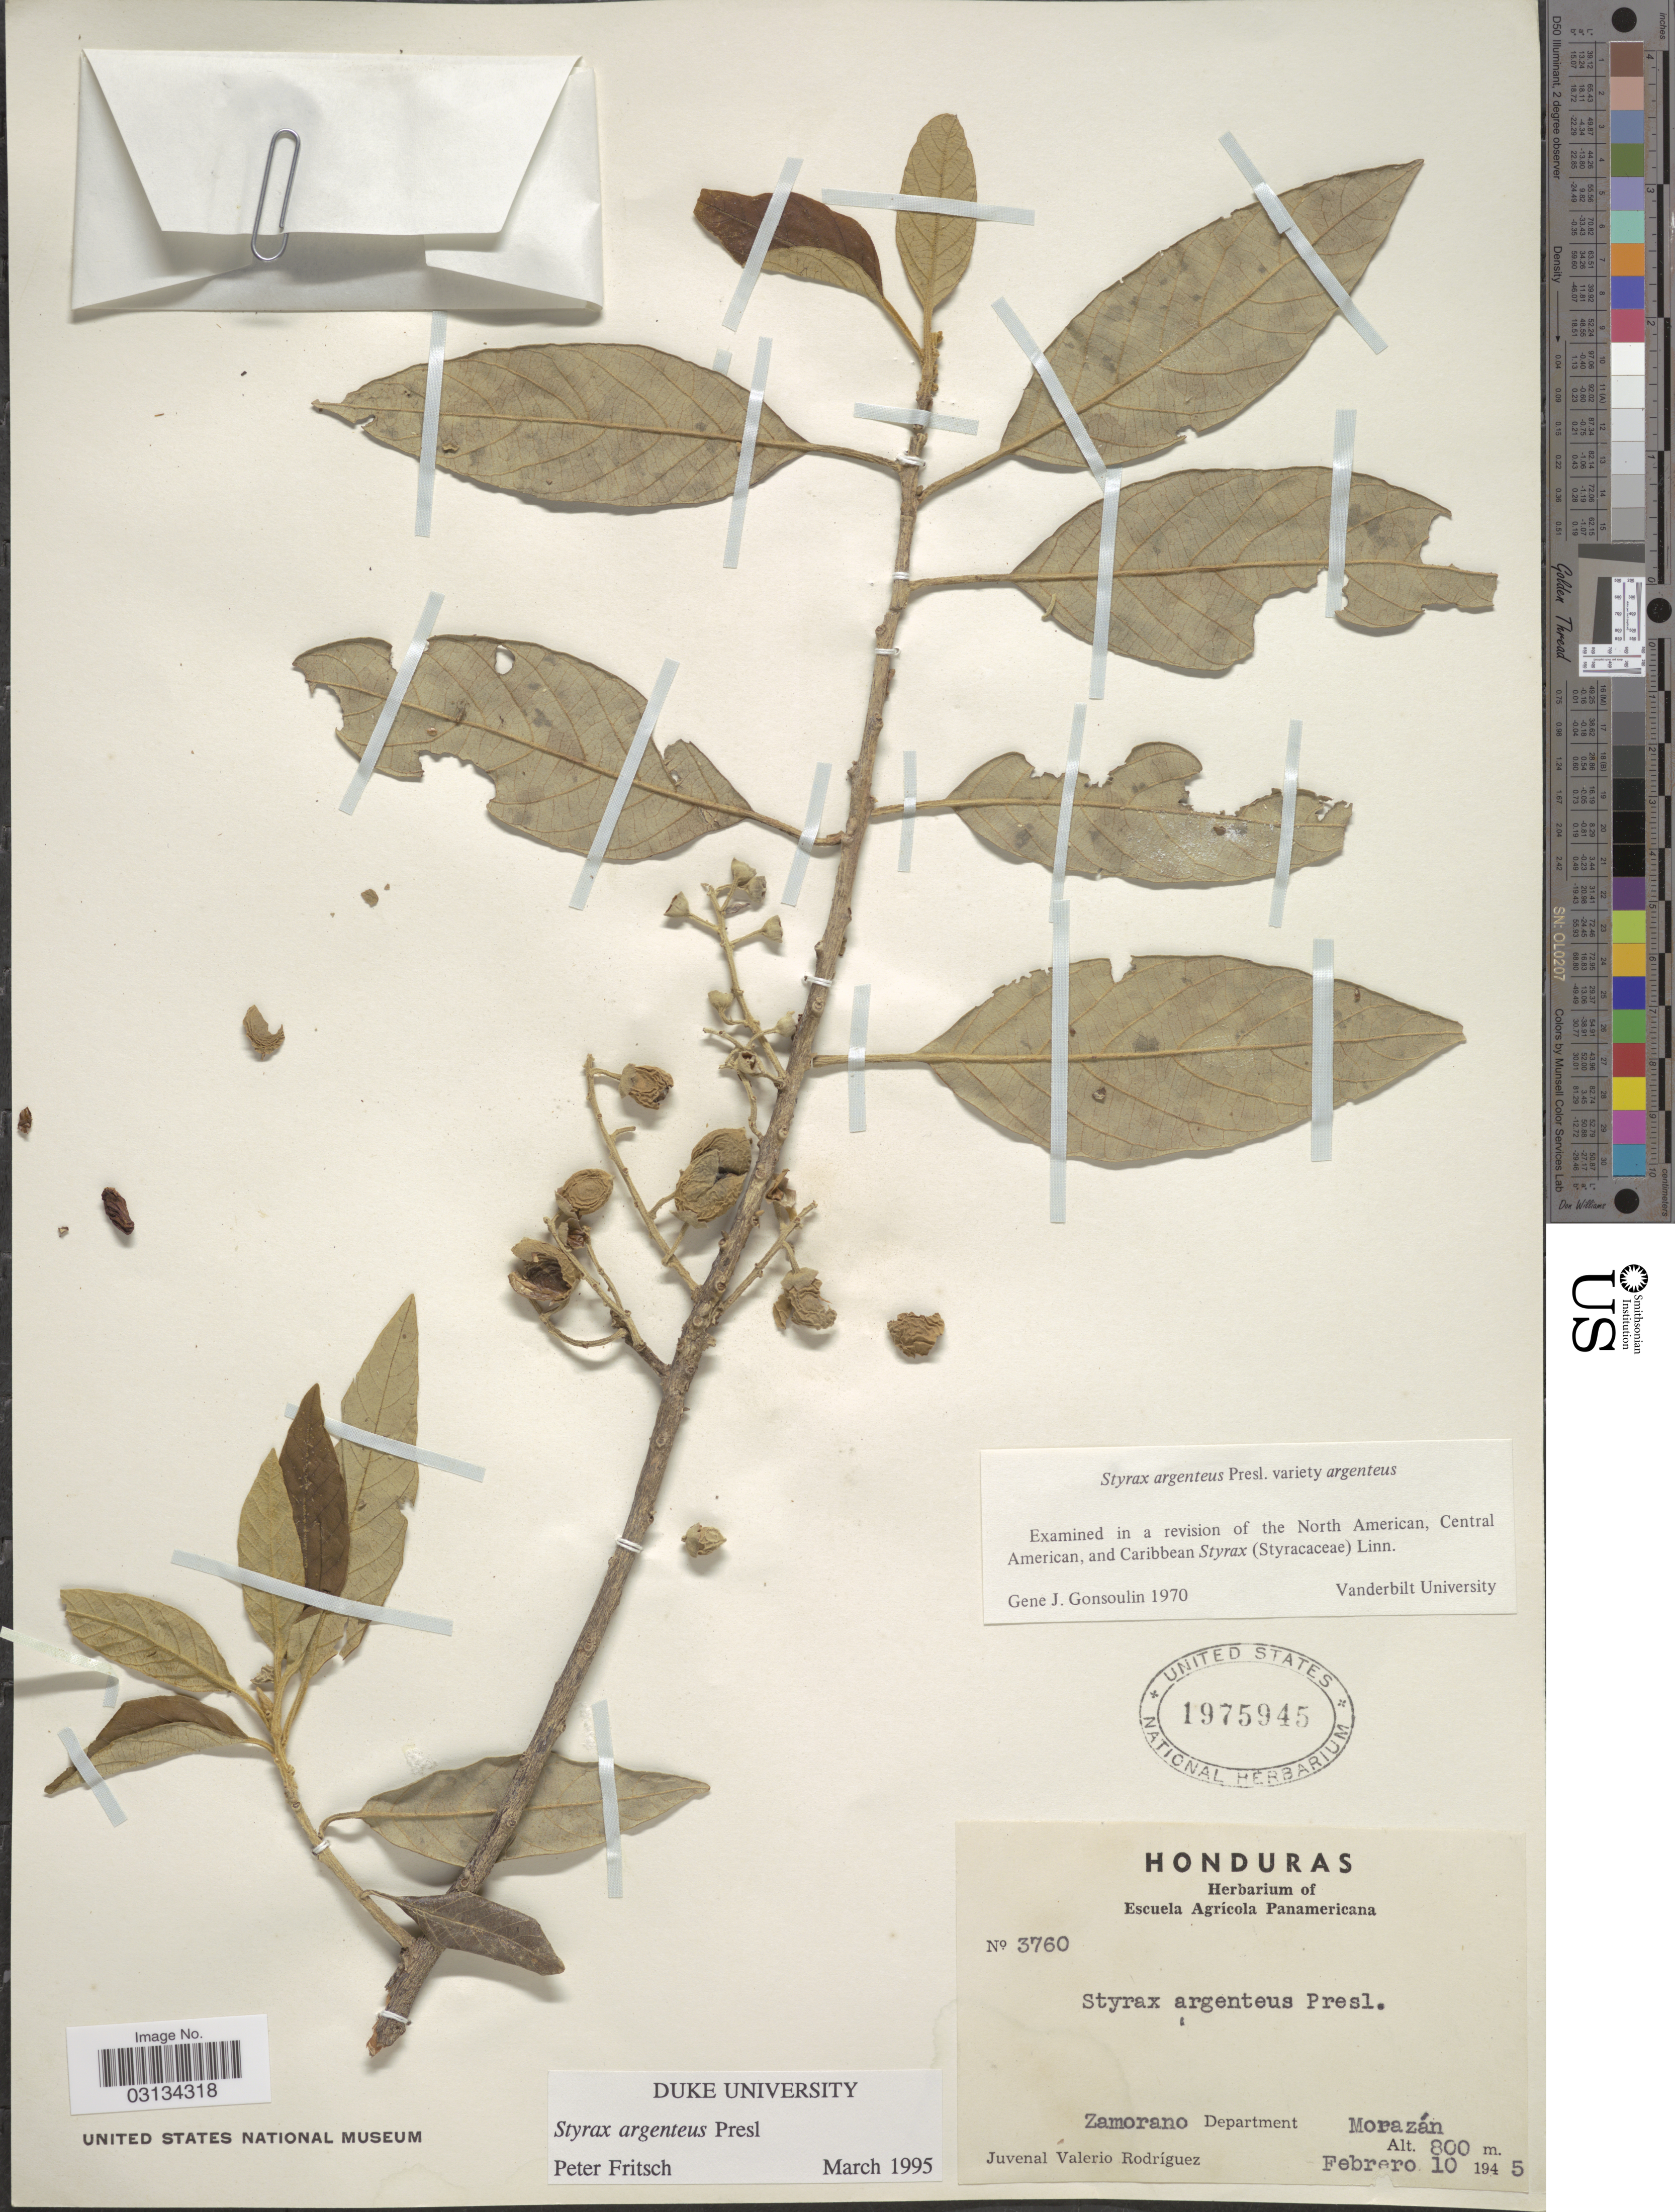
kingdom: Plantae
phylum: Tracheophyta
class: Magnoliopsida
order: Ericales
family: Styracaceae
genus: Styrax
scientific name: Styrax argenteus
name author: C. Presl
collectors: J. Valerio R.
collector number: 3760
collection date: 1945-02-10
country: Honduras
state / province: Fco. Morazán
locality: Zamorano Department Morazán.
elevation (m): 800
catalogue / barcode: US 1975945